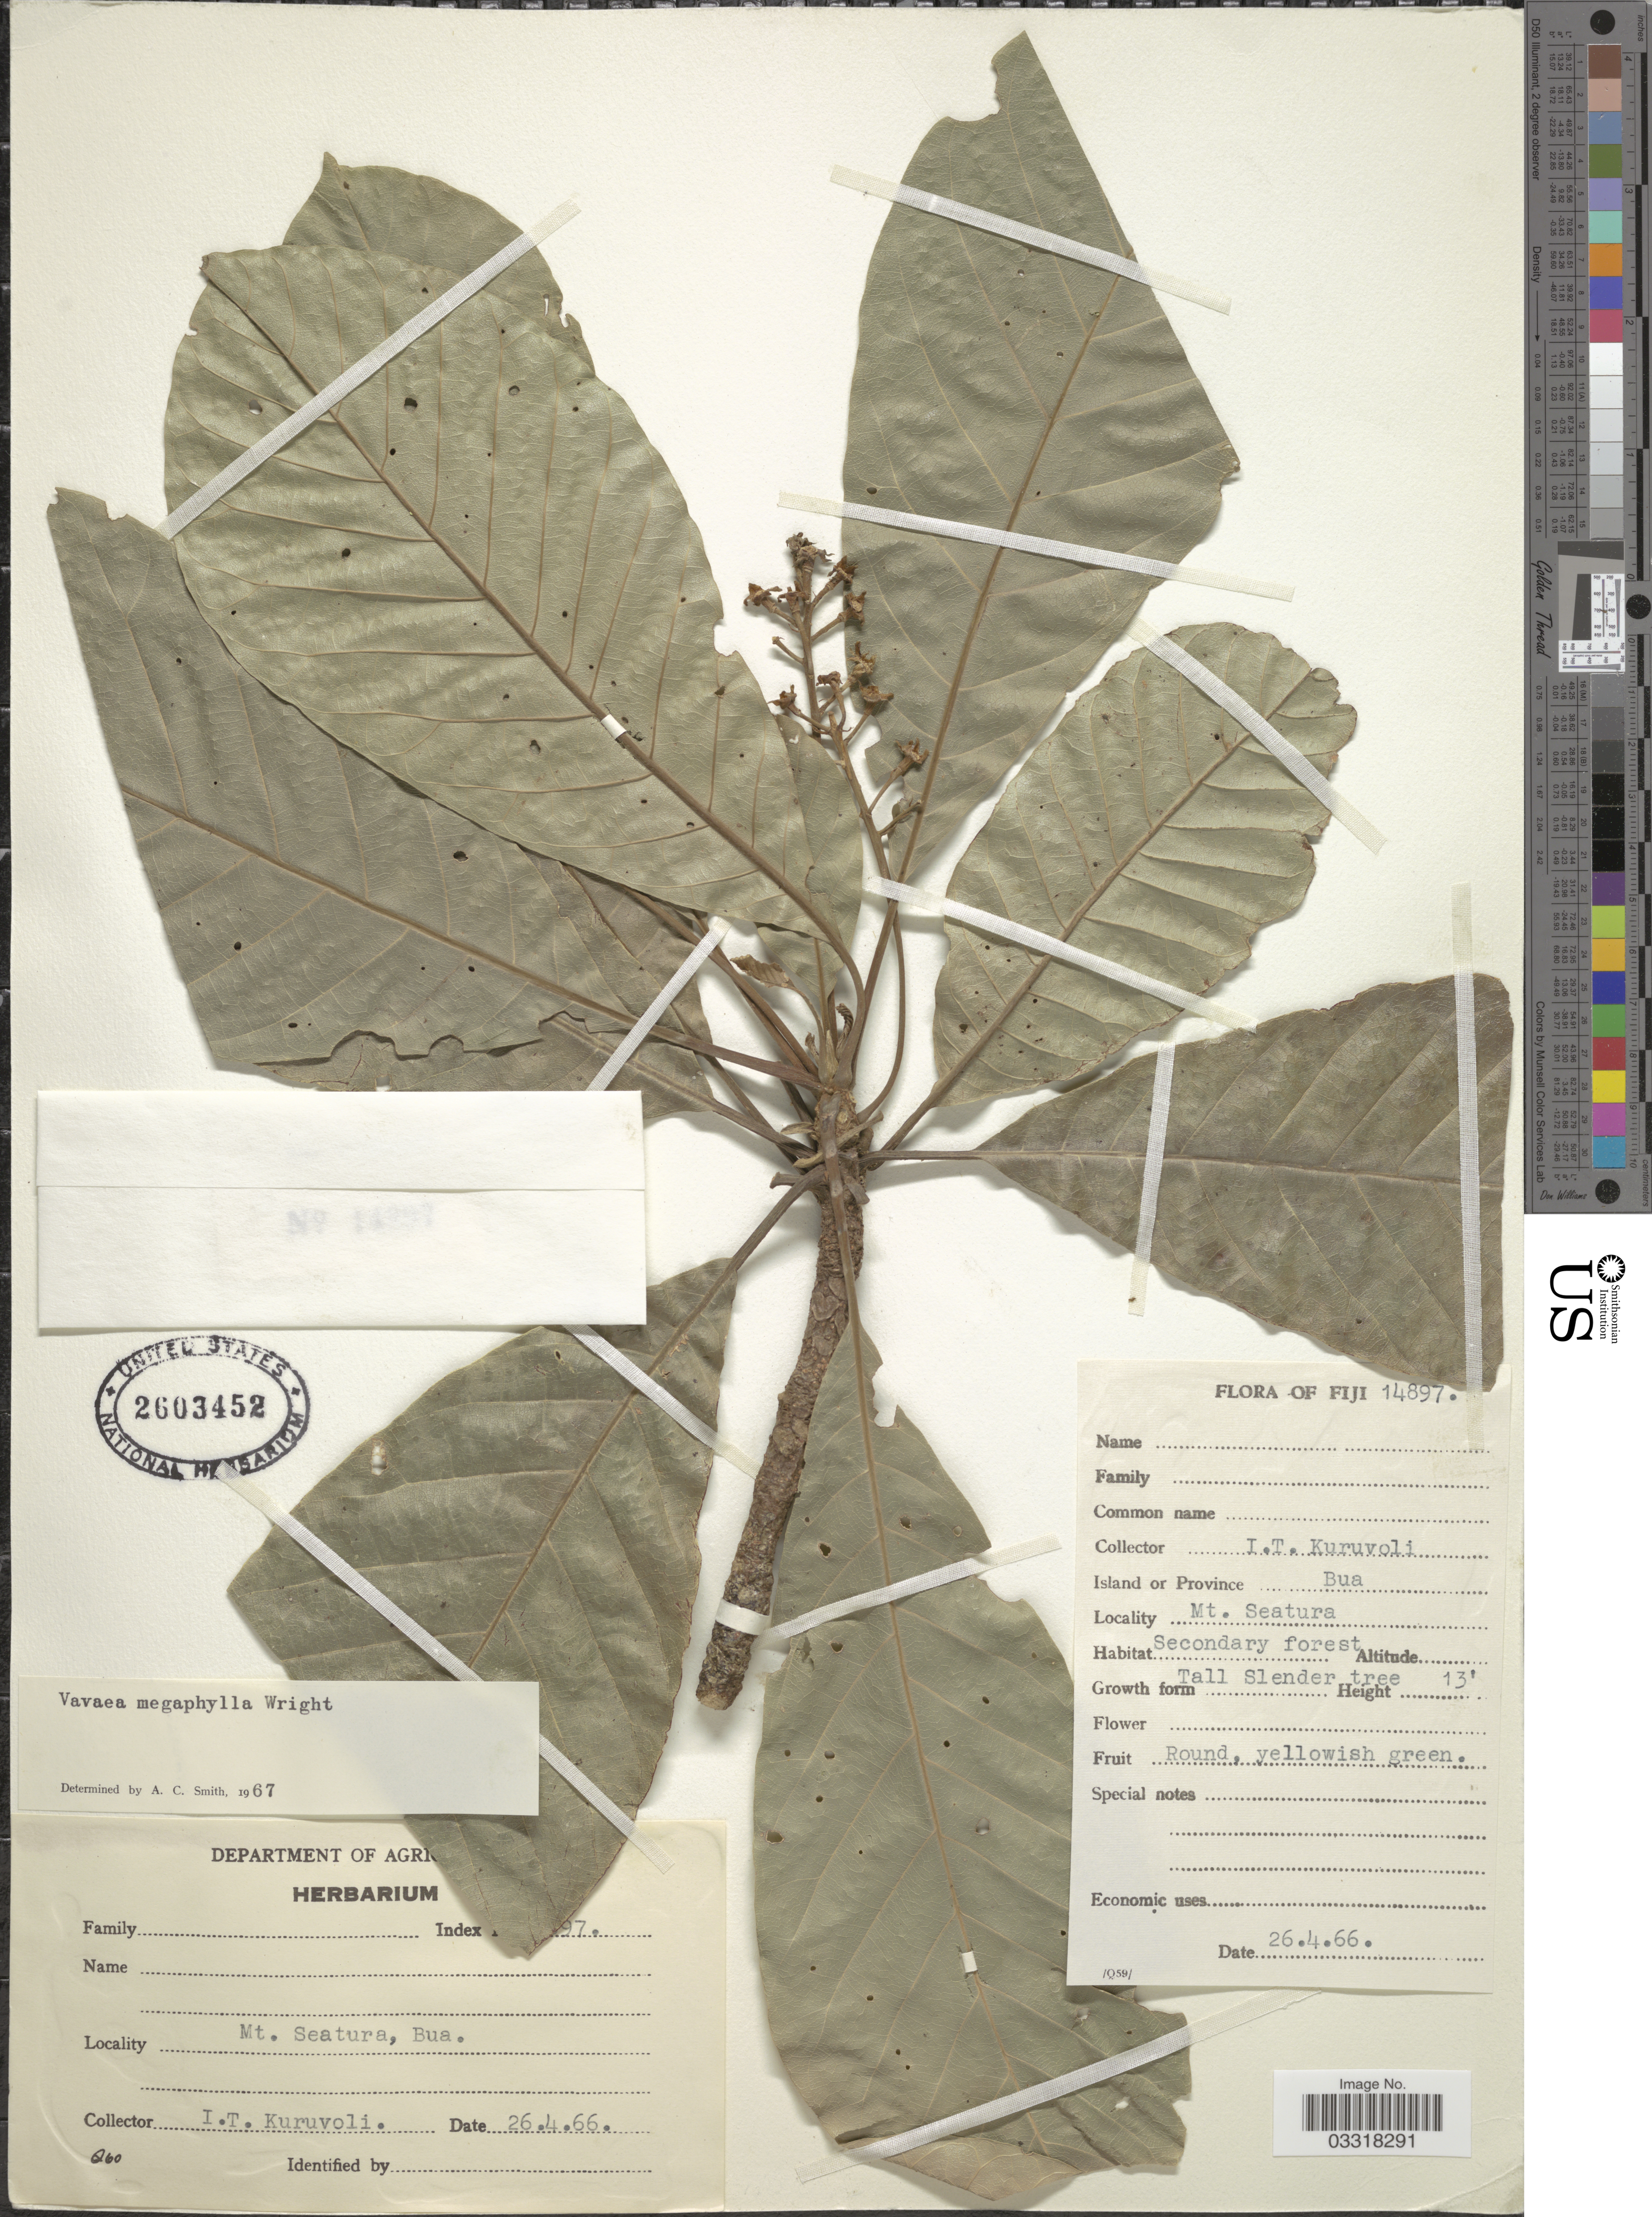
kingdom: Plantae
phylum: Tracheophyta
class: Magnoliopsida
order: Sapindales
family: Meliaceae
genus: Vavaea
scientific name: Vavaea megaphylla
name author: C.H. Wright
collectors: I. Kuruvoli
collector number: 14897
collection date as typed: Transcribed d/m/y: 26/4/66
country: Fiji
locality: Island or Province Bua. Mt. Seatura.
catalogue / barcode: US 2603452